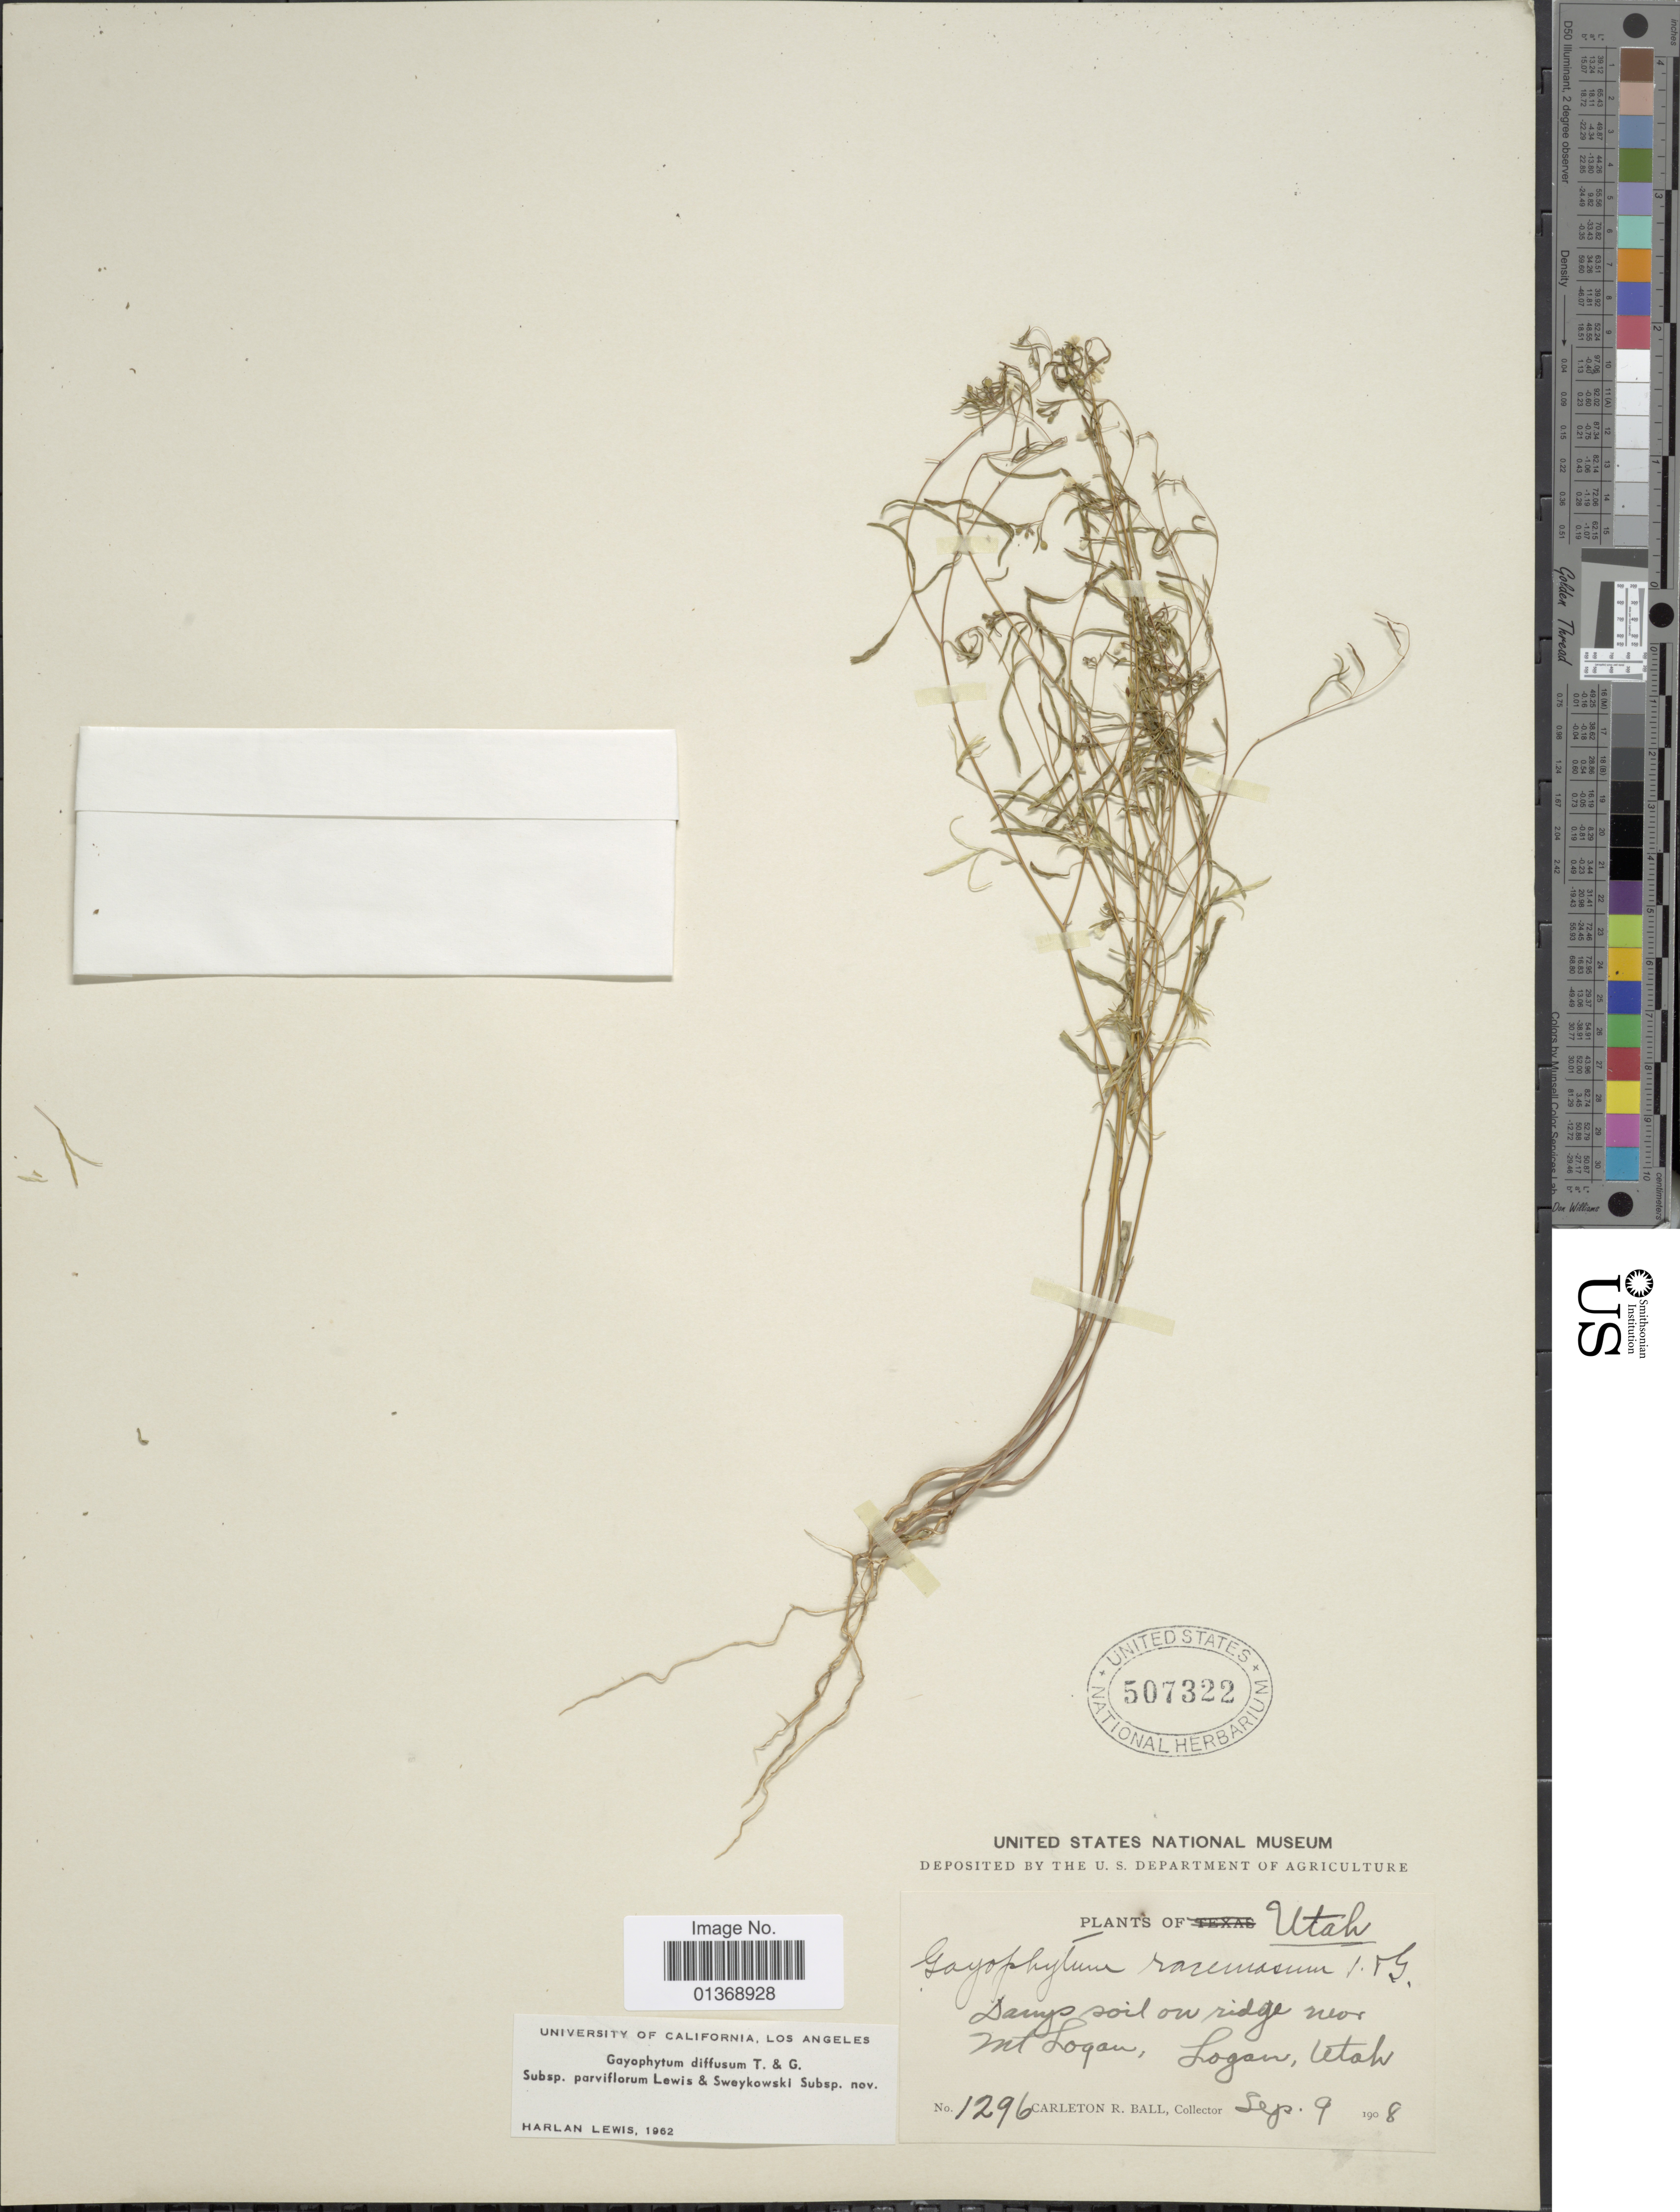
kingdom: Plantae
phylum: Tracheophyta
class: Magnoliopsida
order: Myrtales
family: Onagraceae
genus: Gayophytum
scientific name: Gayophytum diffusum subsp. parviflorum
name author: F. H. Lewis & Szweyk.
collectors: C. R. Ball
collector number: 1296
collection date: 1908-09-09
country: United States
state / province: Utah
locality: Damp soil on ridge near Mt Logan, Logan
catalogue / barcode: US 507322